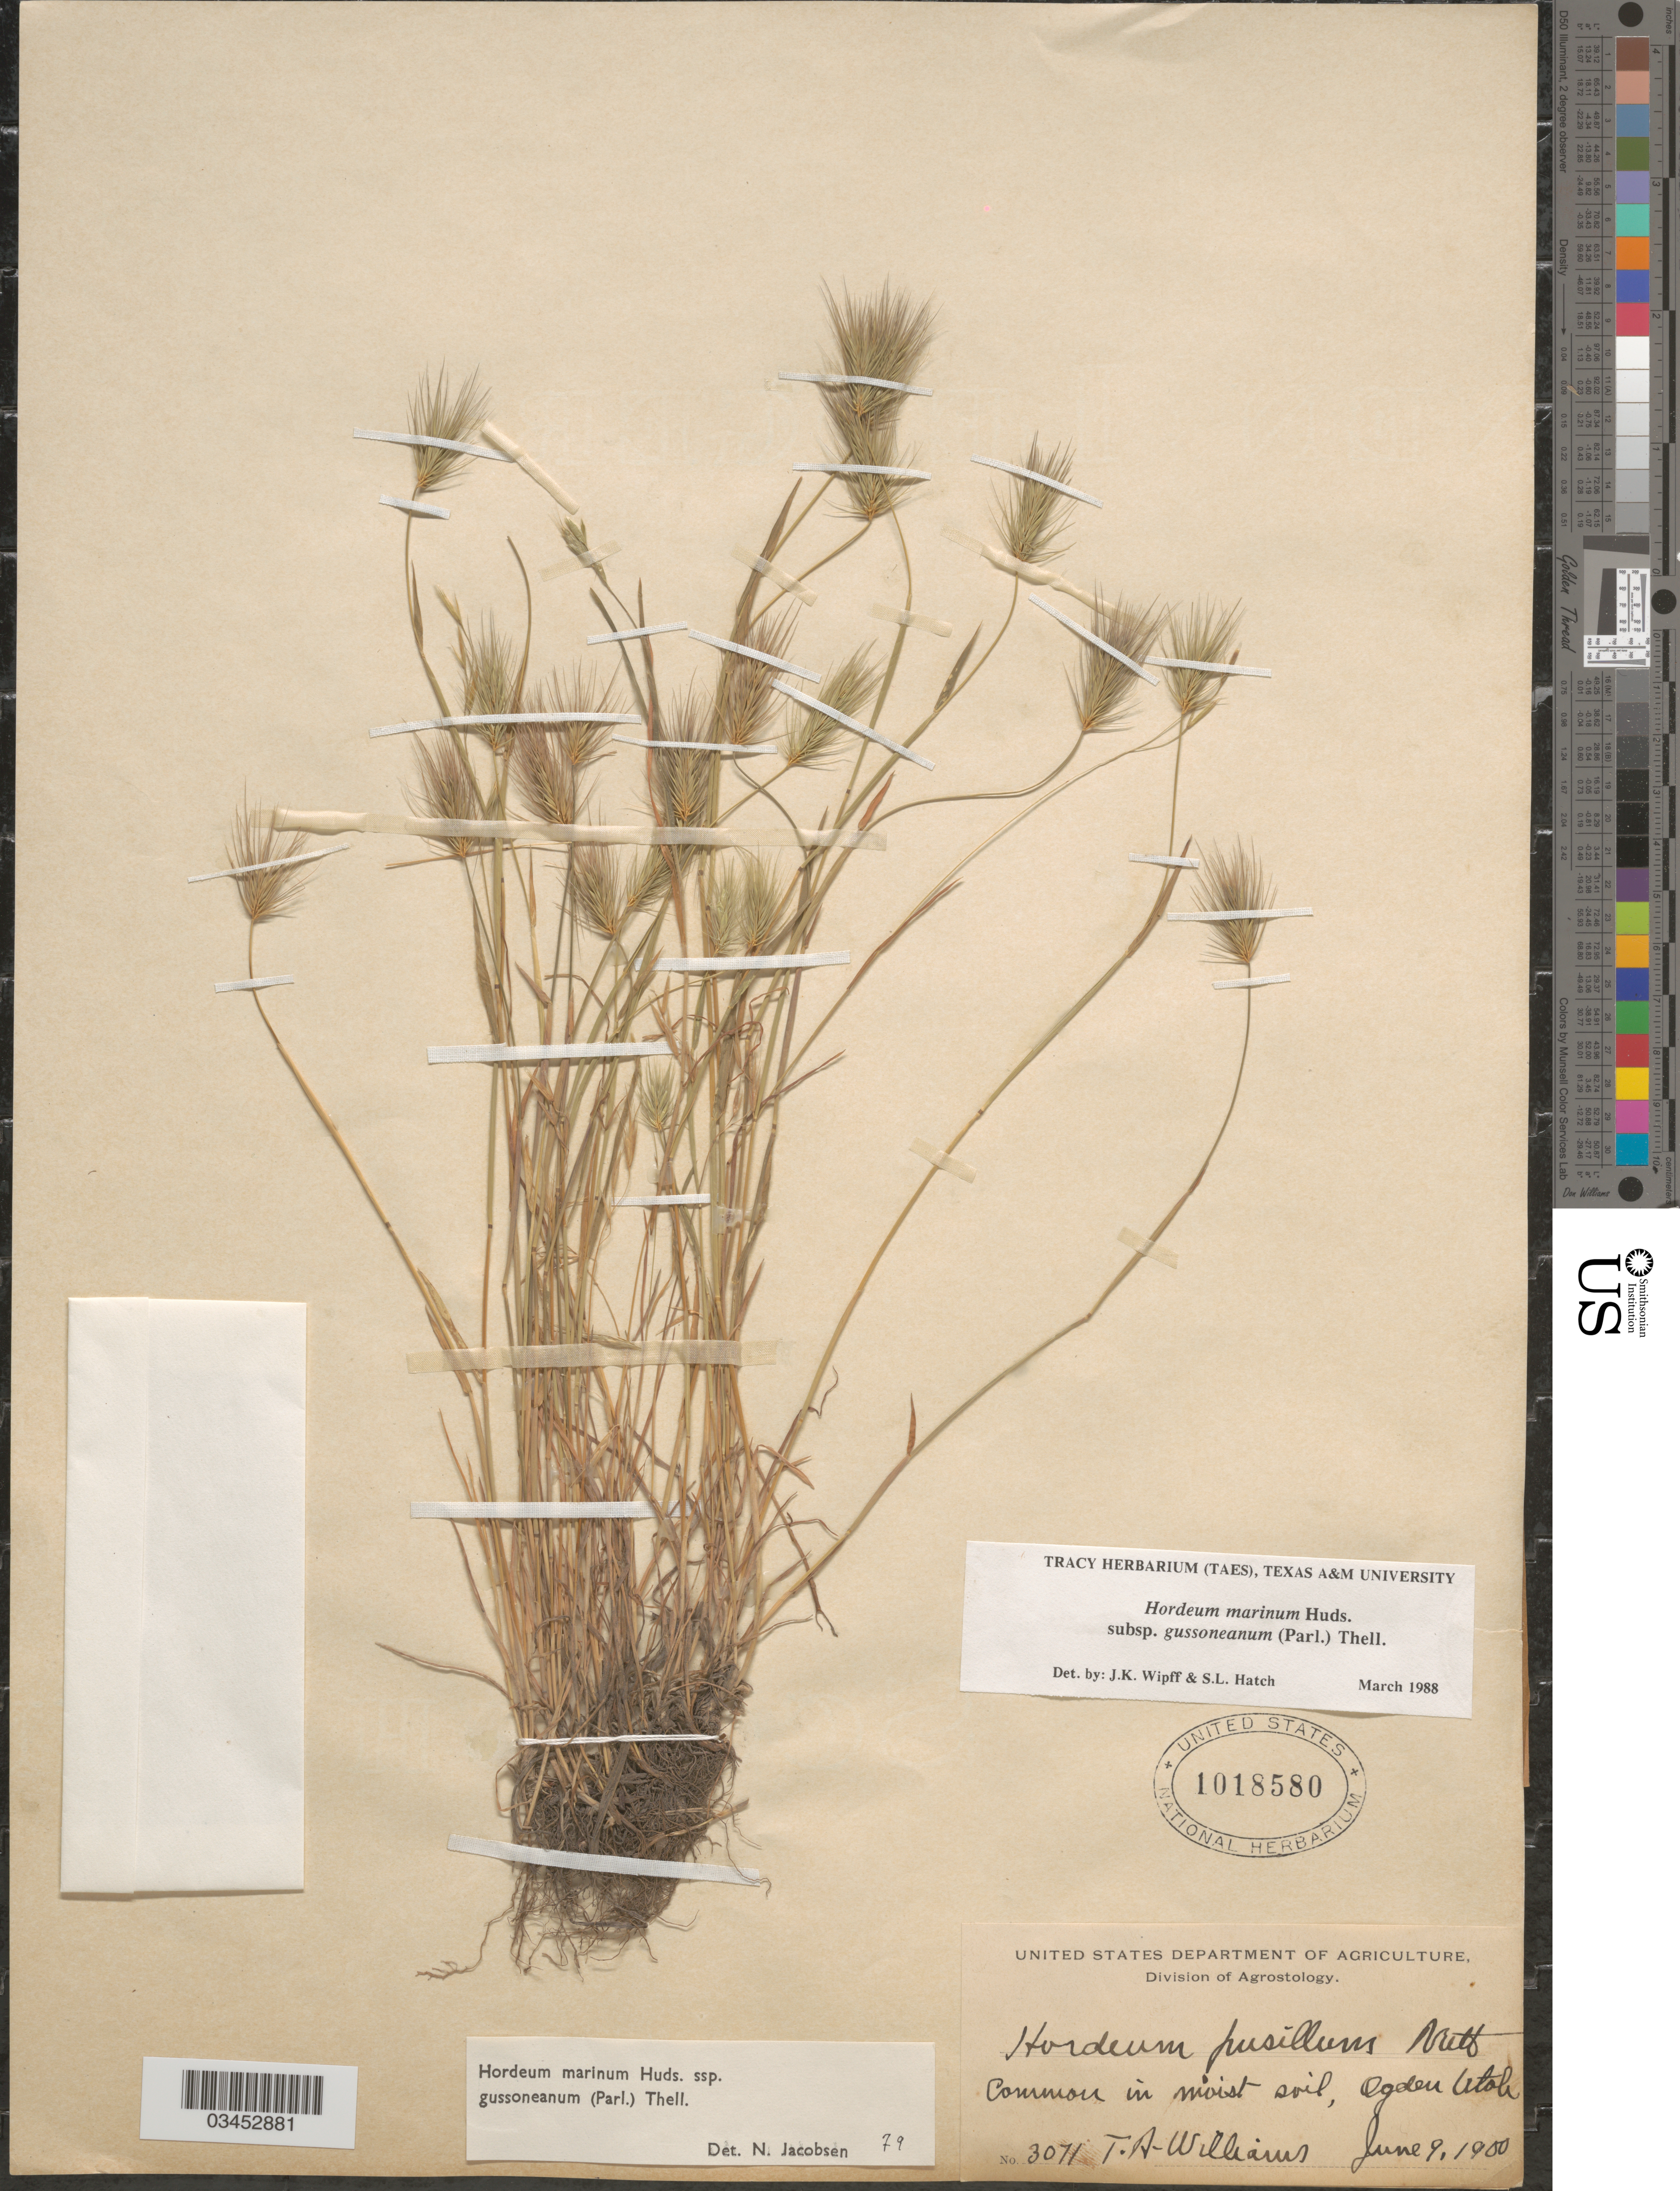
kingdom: Plantae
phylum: Tracheophyta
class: Liliopsida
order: Poales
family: Poaceae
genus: Hordeum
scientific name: Hordeum marinum subsp. gussoneanum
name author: (Parl.) Thell.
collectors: T. Williams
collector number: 3071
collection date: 1900-06-09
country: United States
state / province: Utah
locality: Common in moist soil, Ogden.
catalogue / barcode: US 1018580